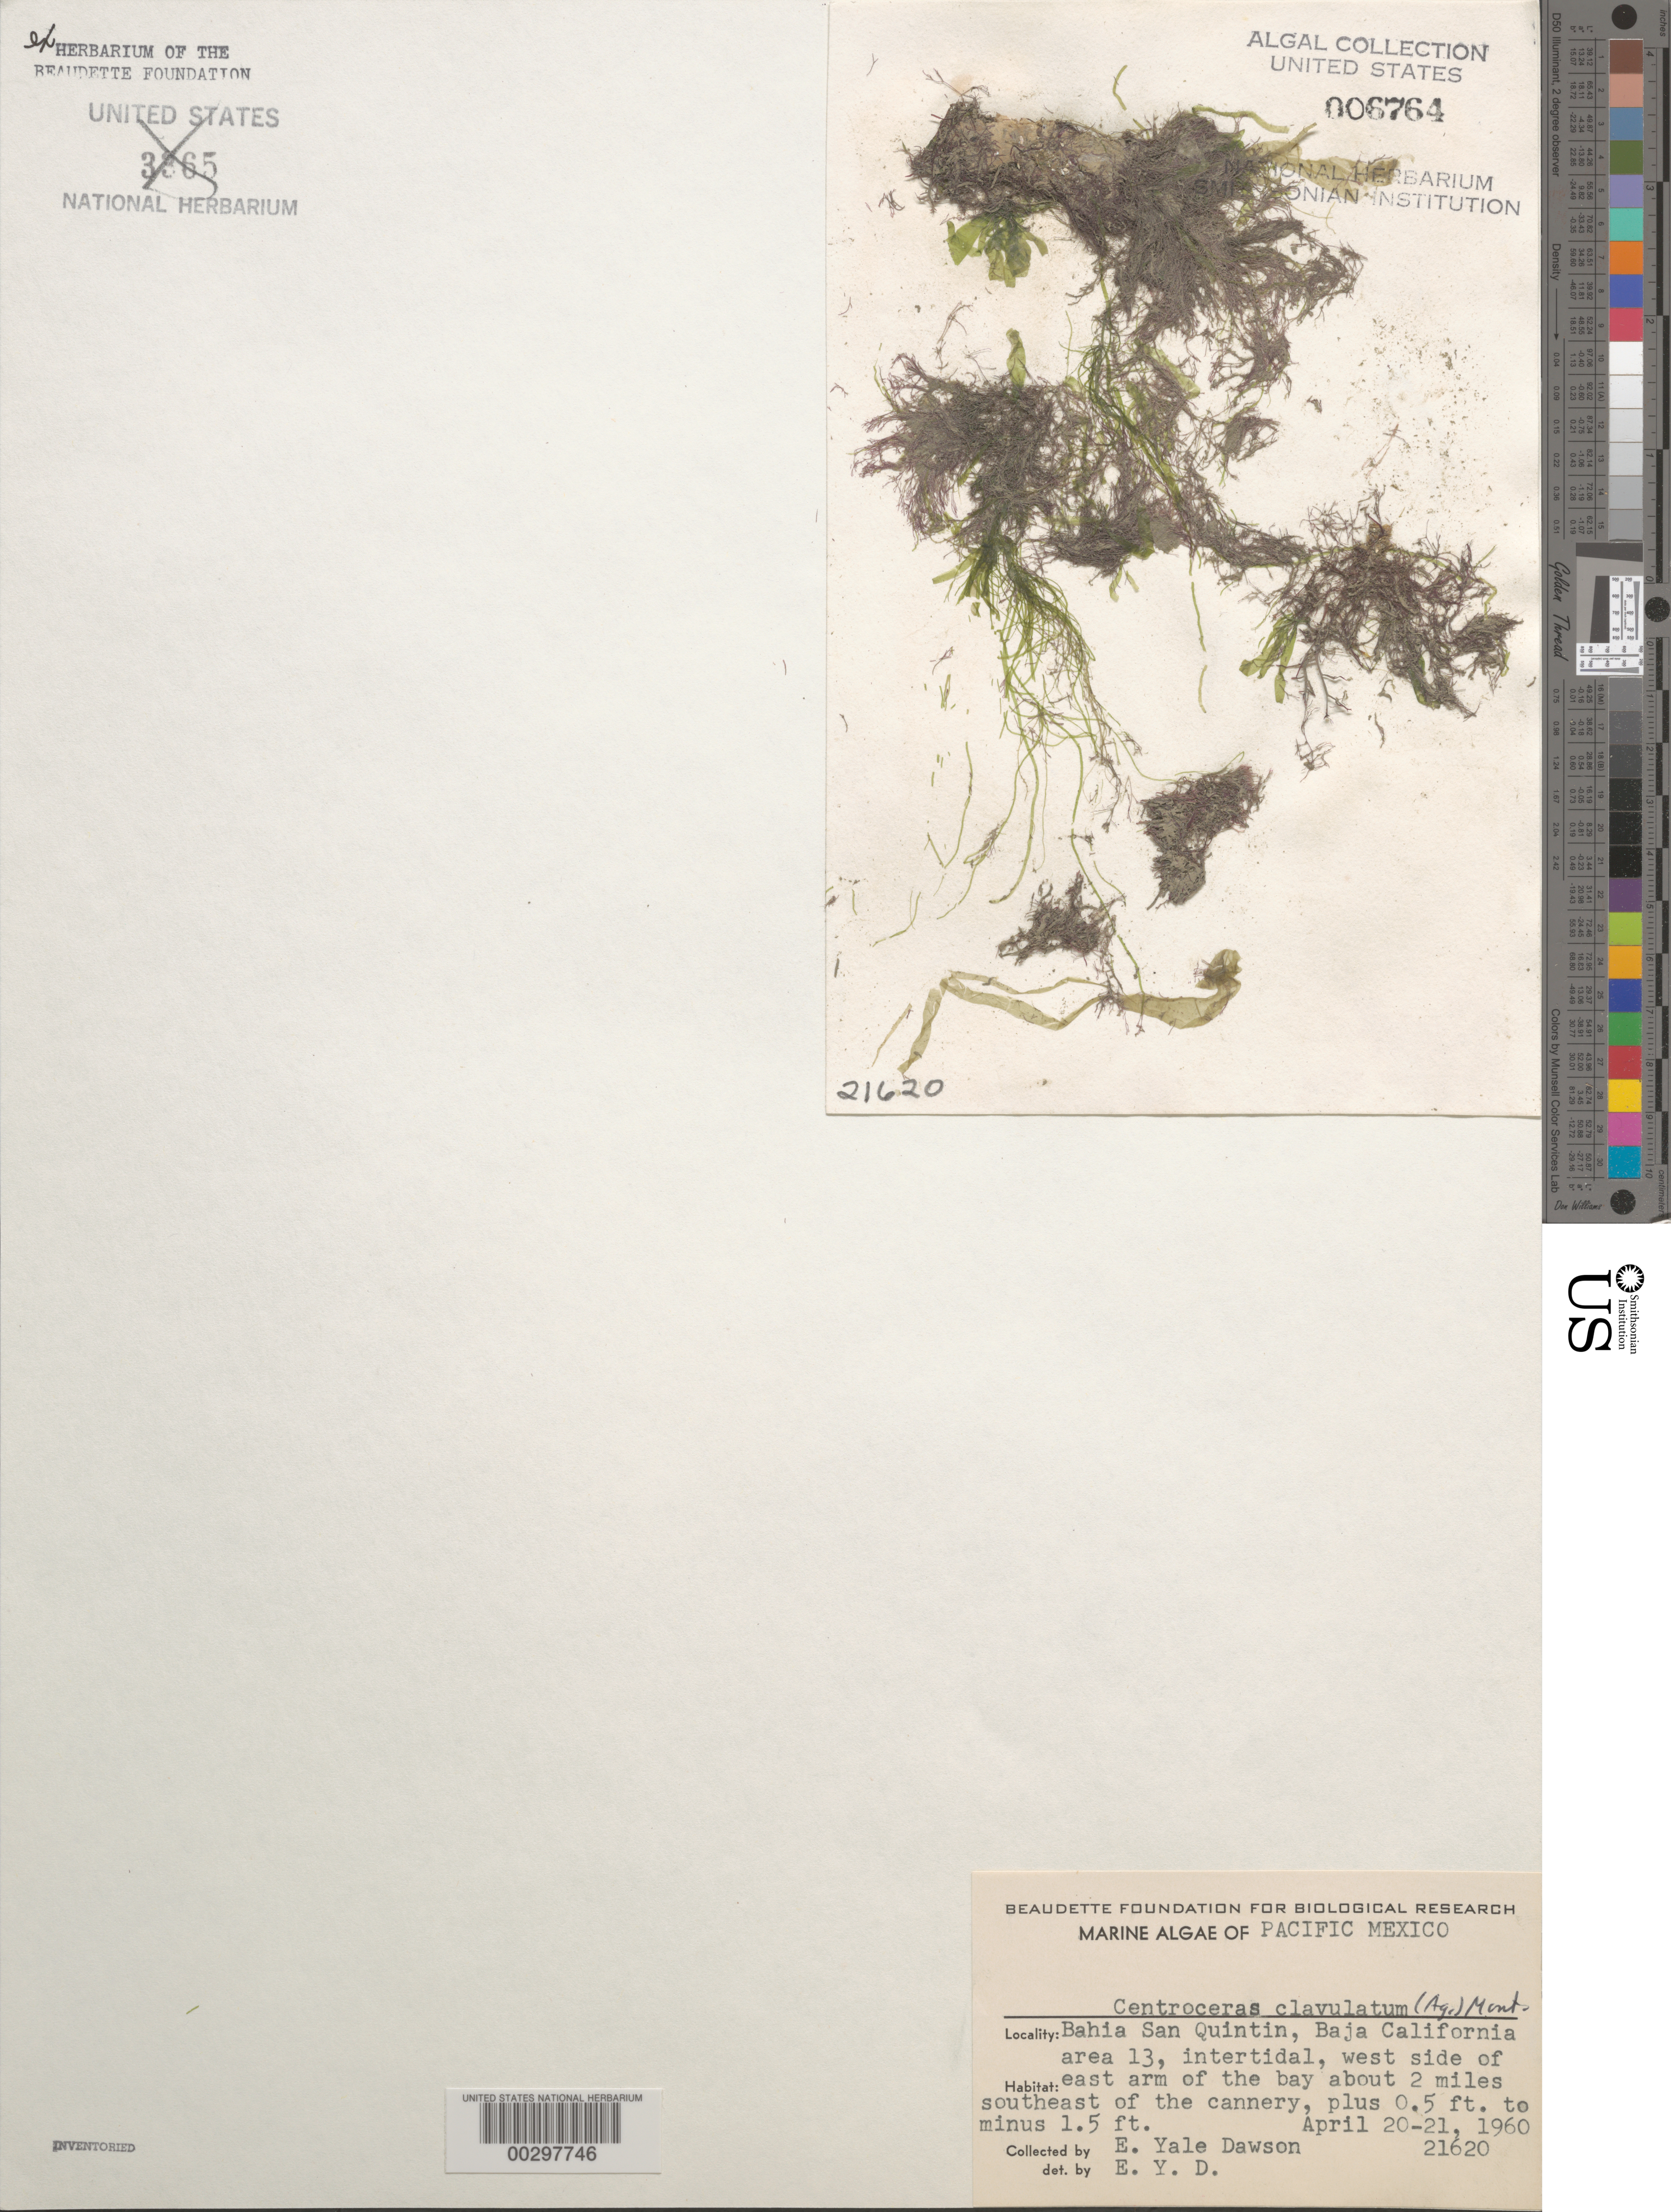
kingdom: Plantae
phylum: Rhodophyta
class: Florideophyceae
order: Ceramiales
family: Ceramiaceae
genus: Centroceras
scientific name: Centroceras clavulatum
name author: (C. Agardh) Mont.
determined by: Dawson, E. Y.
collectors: E. Y. Dawson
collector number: EYD 21620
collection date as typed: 20 Apr 1960 TO 21 Apr 1960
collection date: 1960-04-20/1960-04-21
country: Mexico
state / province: Baja California Norte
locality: Bahia San Quintin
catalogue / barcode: US 6764